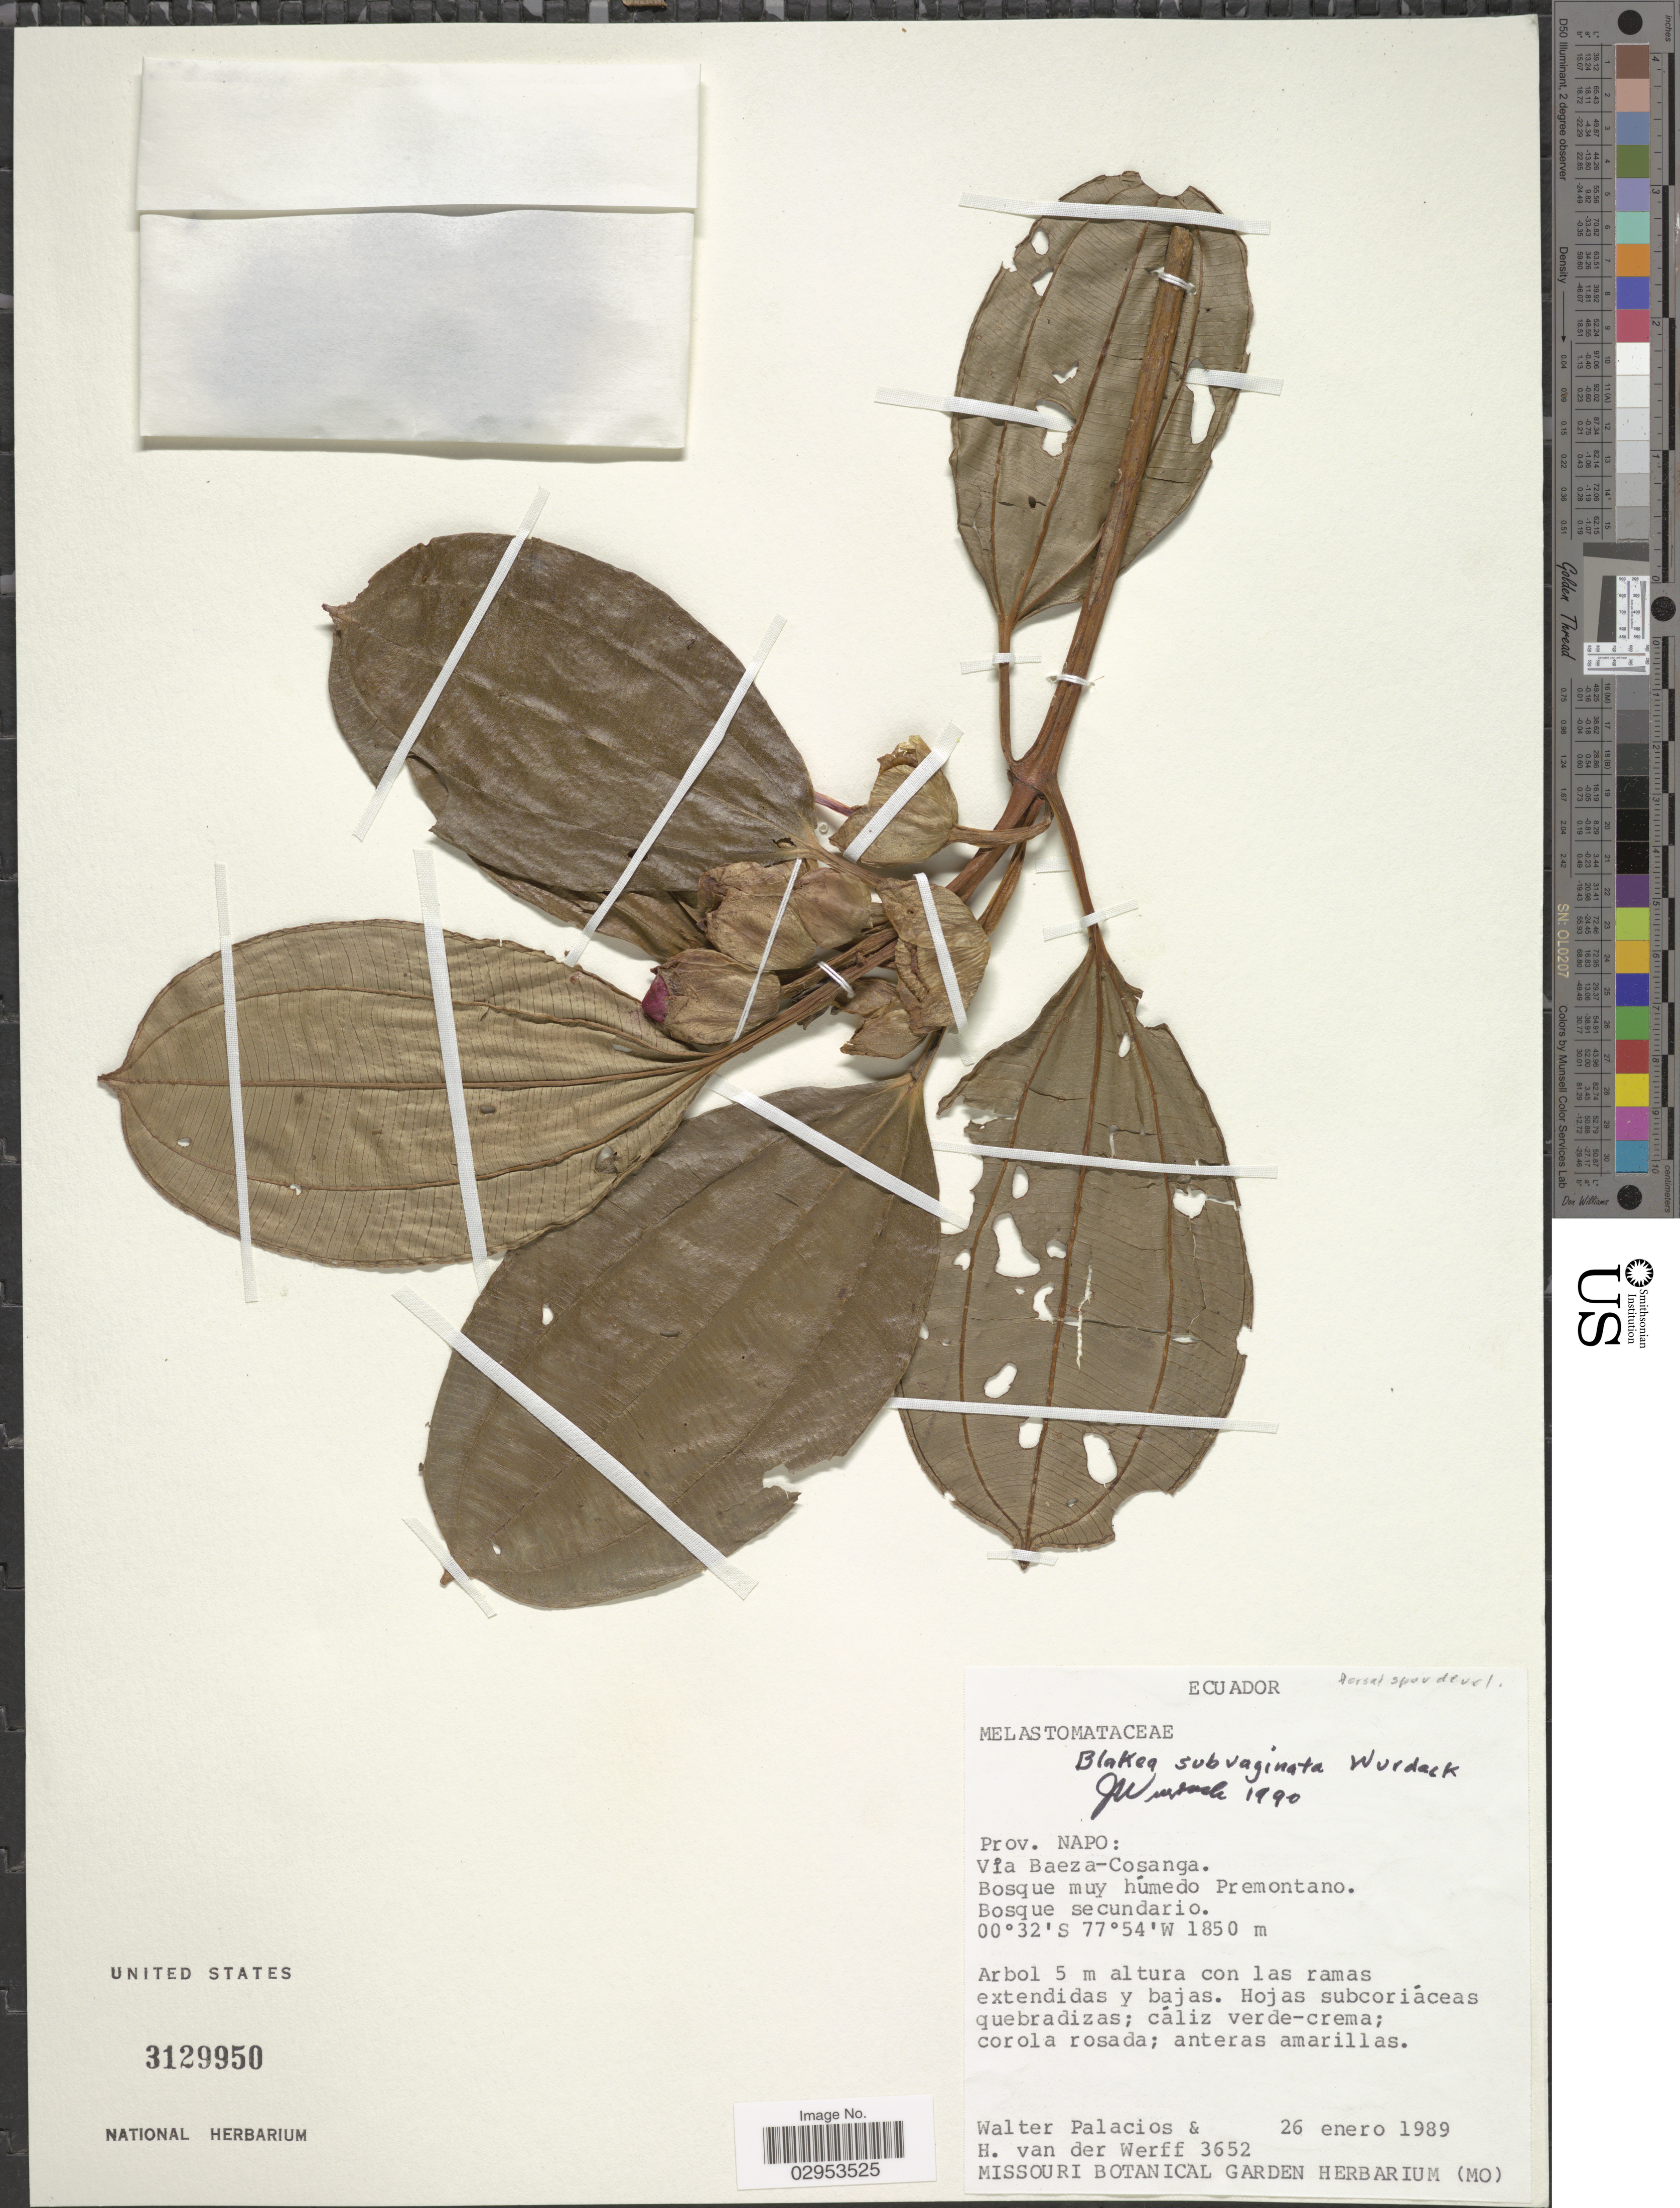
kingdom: Plantae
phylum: Tracheophyta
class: Magnoliopsida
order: Myrtales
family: Melastomataceae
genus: Blakea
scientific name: Blakea subvaginata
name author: Wurdack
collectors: W. Palacios & H. van der Werff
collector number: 3652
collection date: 1989-01-26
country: Ecuador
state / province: Napo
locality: Vía Baeza-Cosanga.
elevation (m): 1850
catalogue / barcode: US 3129950